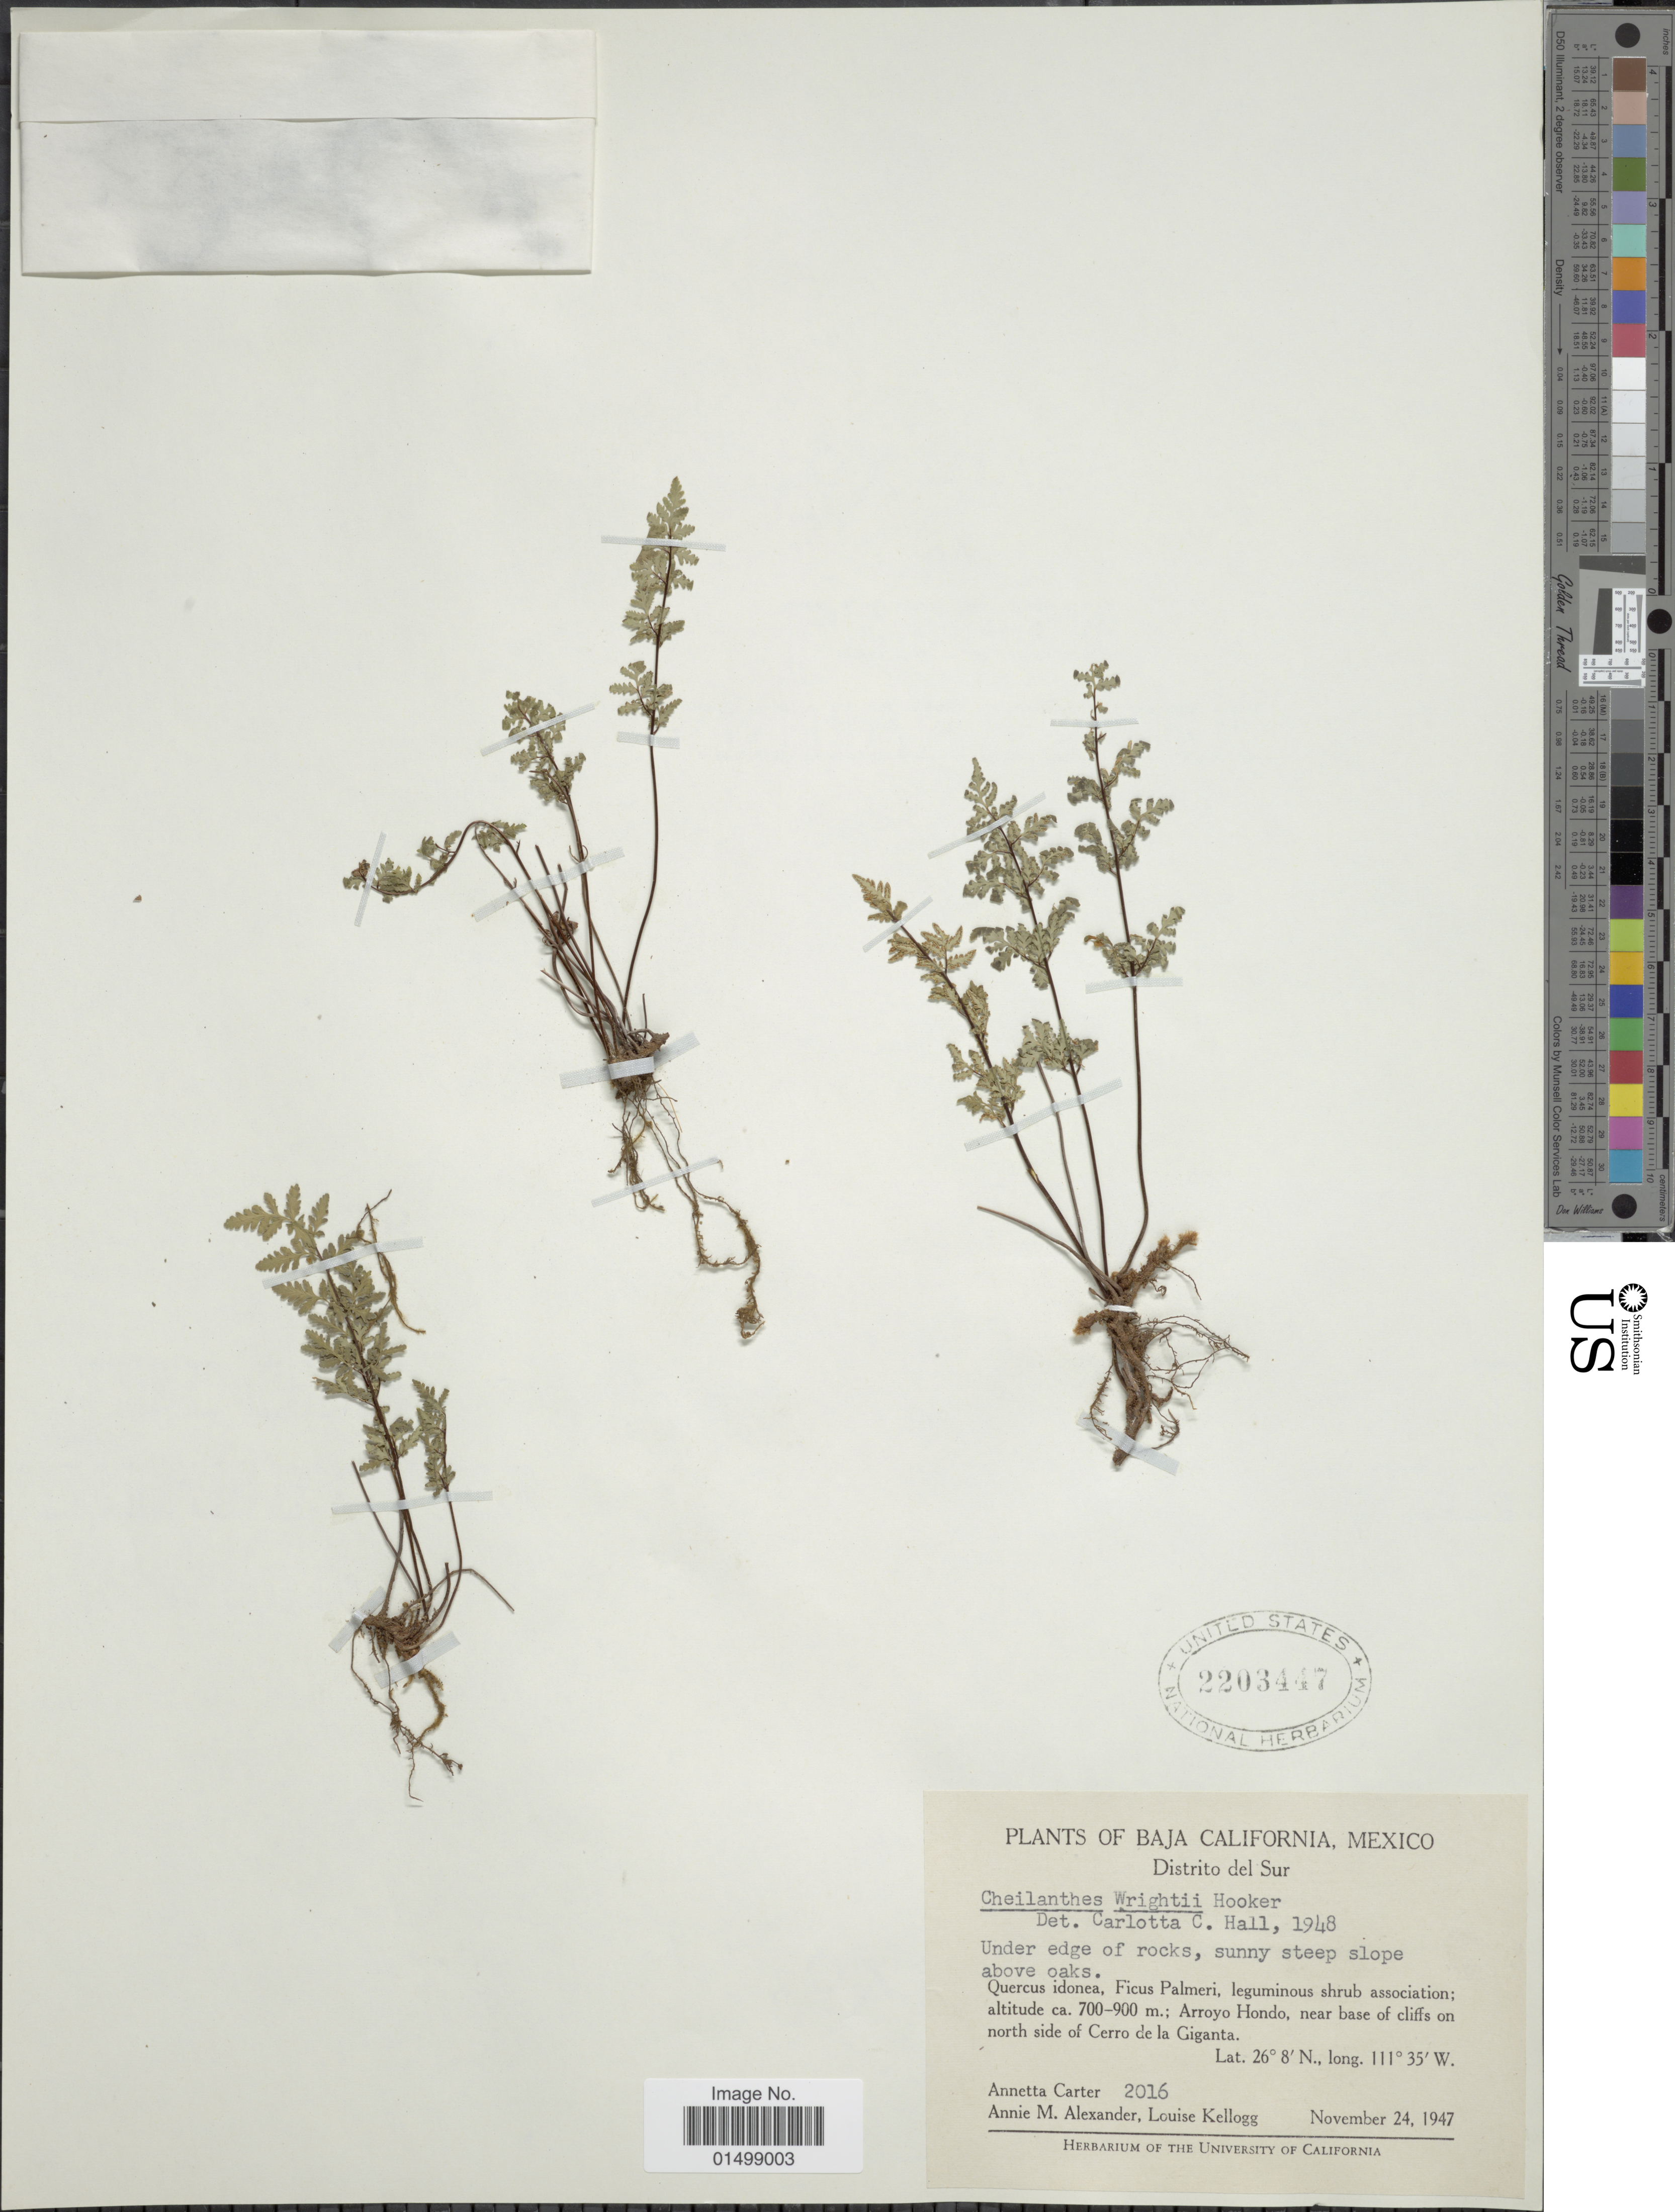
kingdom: Plantae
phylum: Tracheophyta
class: Polypodiopsida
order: Polypodiales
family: Pteridaceae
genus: Cheilanthes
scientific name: Cheilanthes wrightii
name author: Hook.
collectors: A. Carter, A. M. Alexander & L. Kellogg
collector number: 2016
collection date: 1947-11-24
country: Mexico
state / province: Baja California Sur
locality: Baja California,Mexico. Distrito del Sur. Arroyo Hondo, near base of cliffs on north side of Cerro de la Giganta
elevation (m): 700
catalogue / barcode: US 2203447